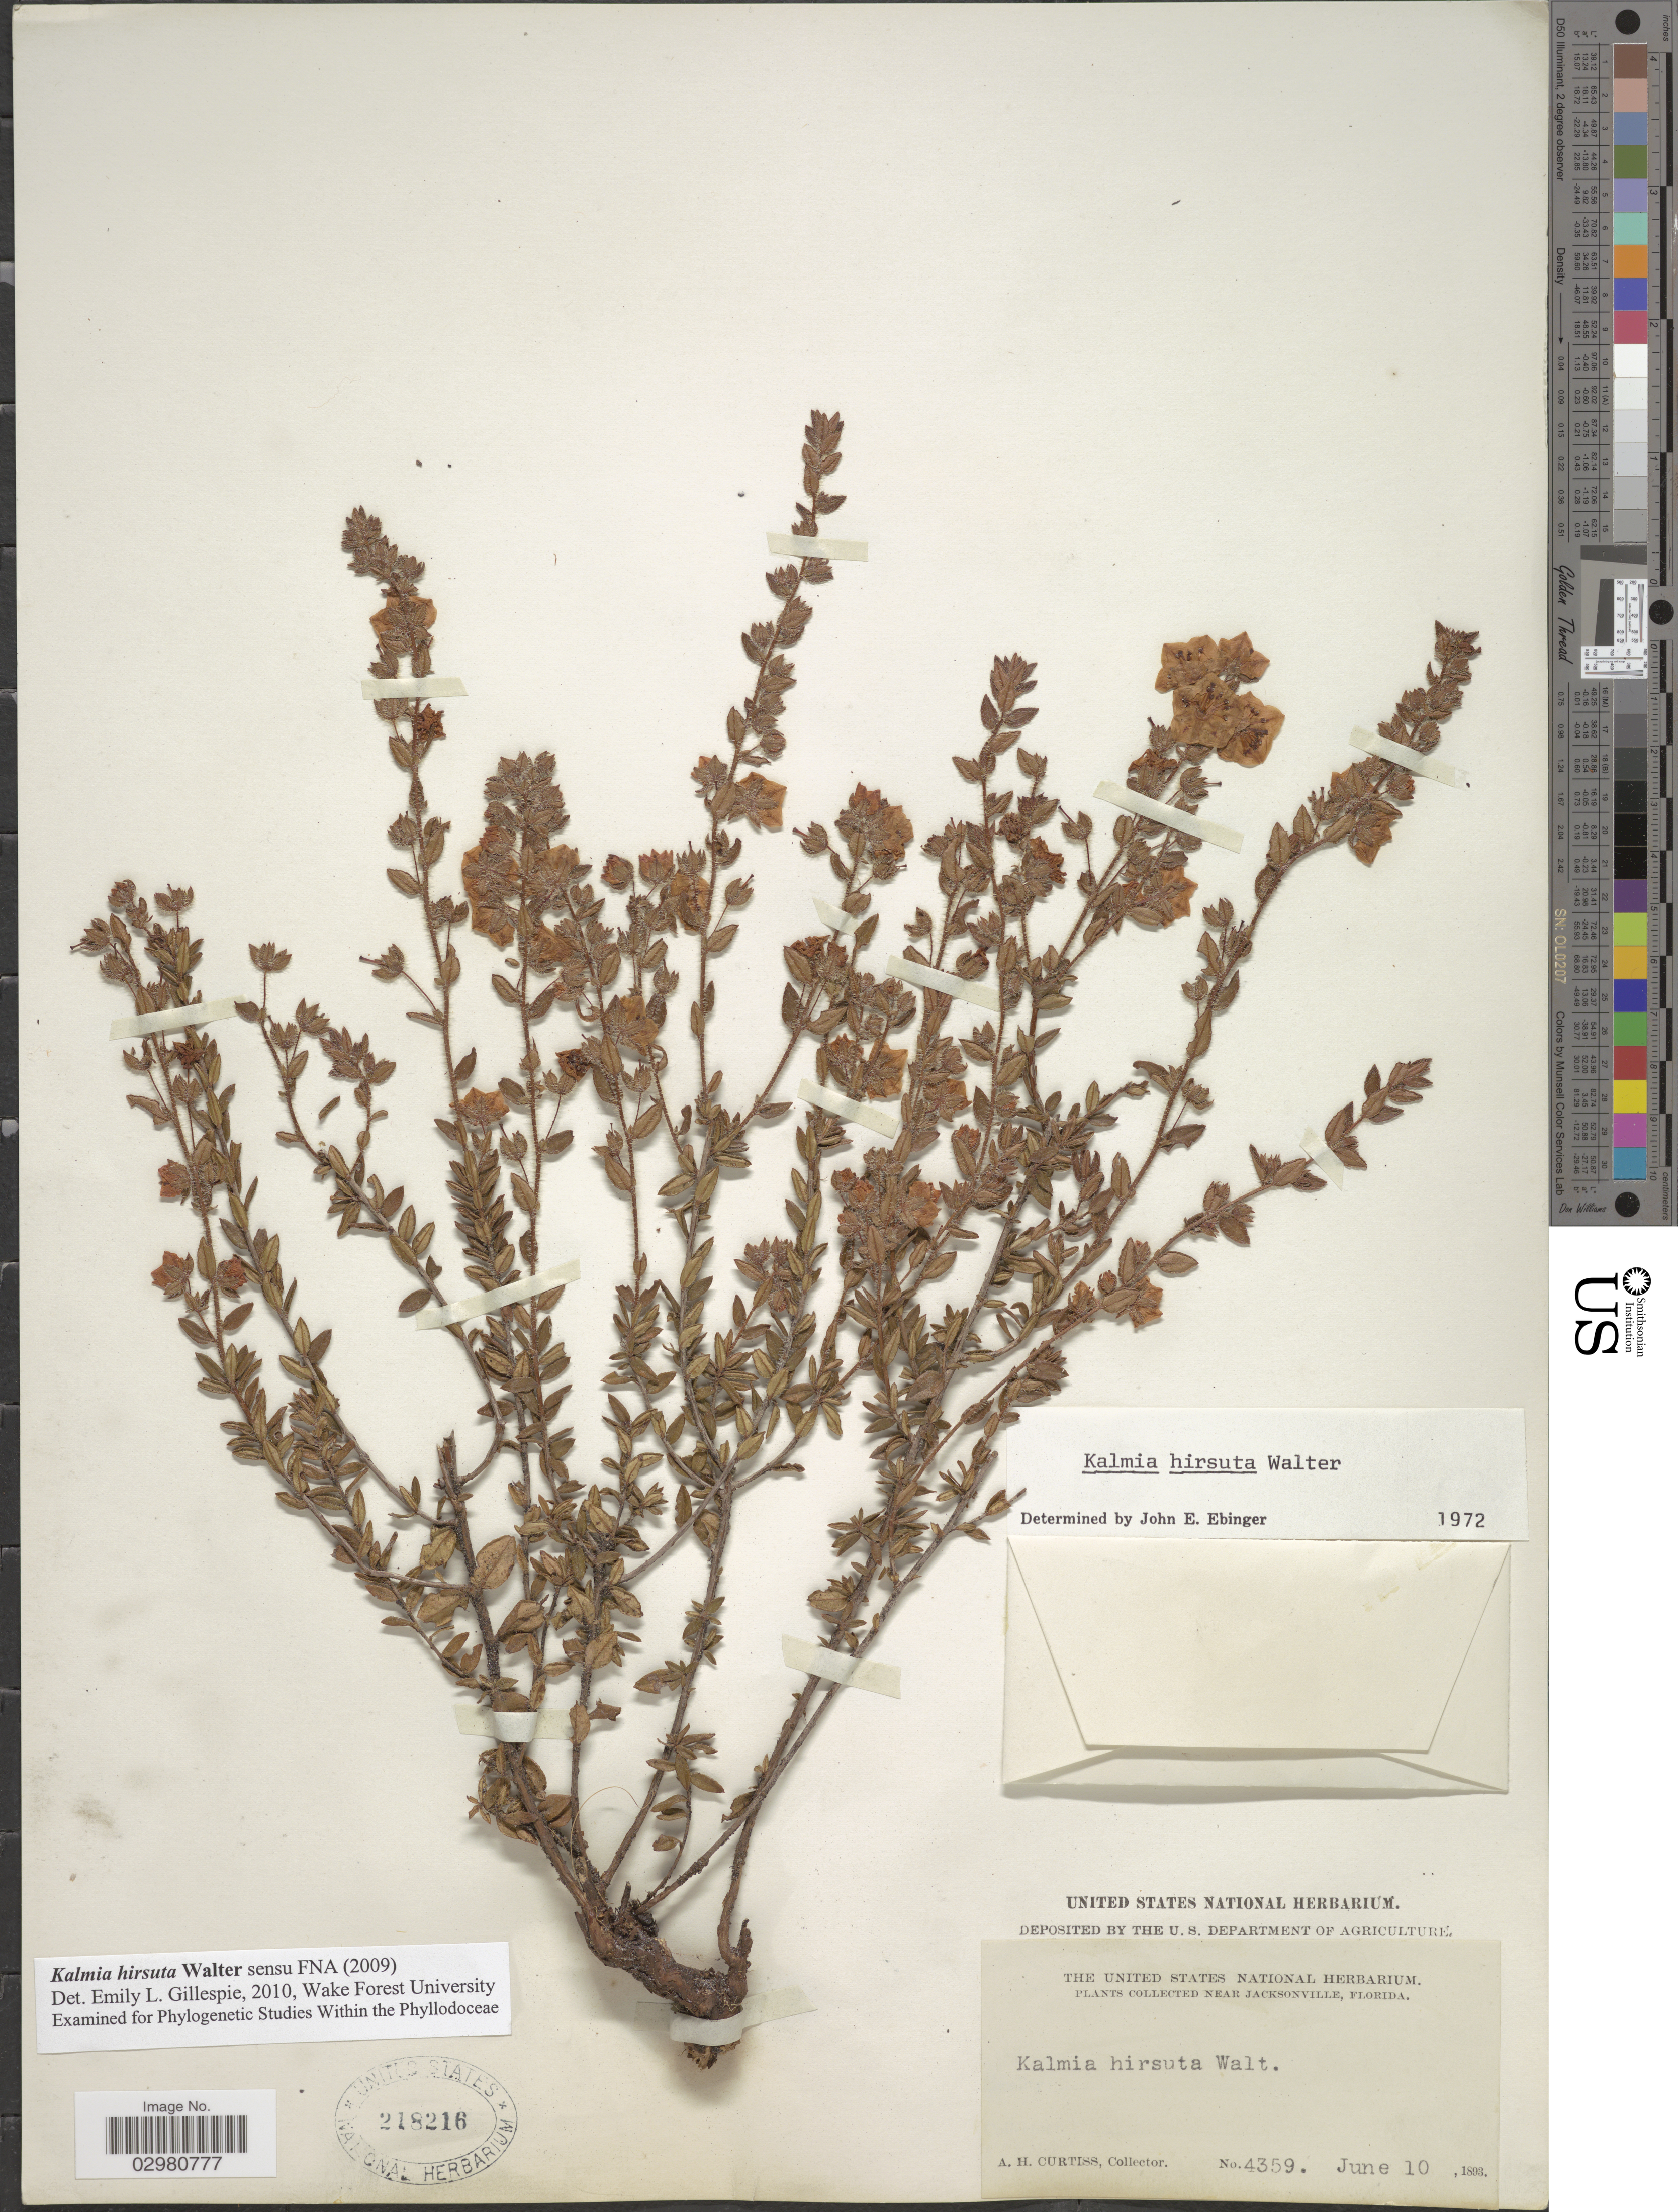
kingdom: Plantae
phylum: Tracheophyta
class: Magnoliopsida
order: Ericales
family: Ericaceae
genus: Kalmia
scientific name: Kalmia hirsuta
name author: Walter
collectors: A. H. Curtiss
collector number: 4359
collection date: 1893-06-10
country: United States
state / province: Florida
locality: Near Jacksonville.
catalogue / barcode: US 218216